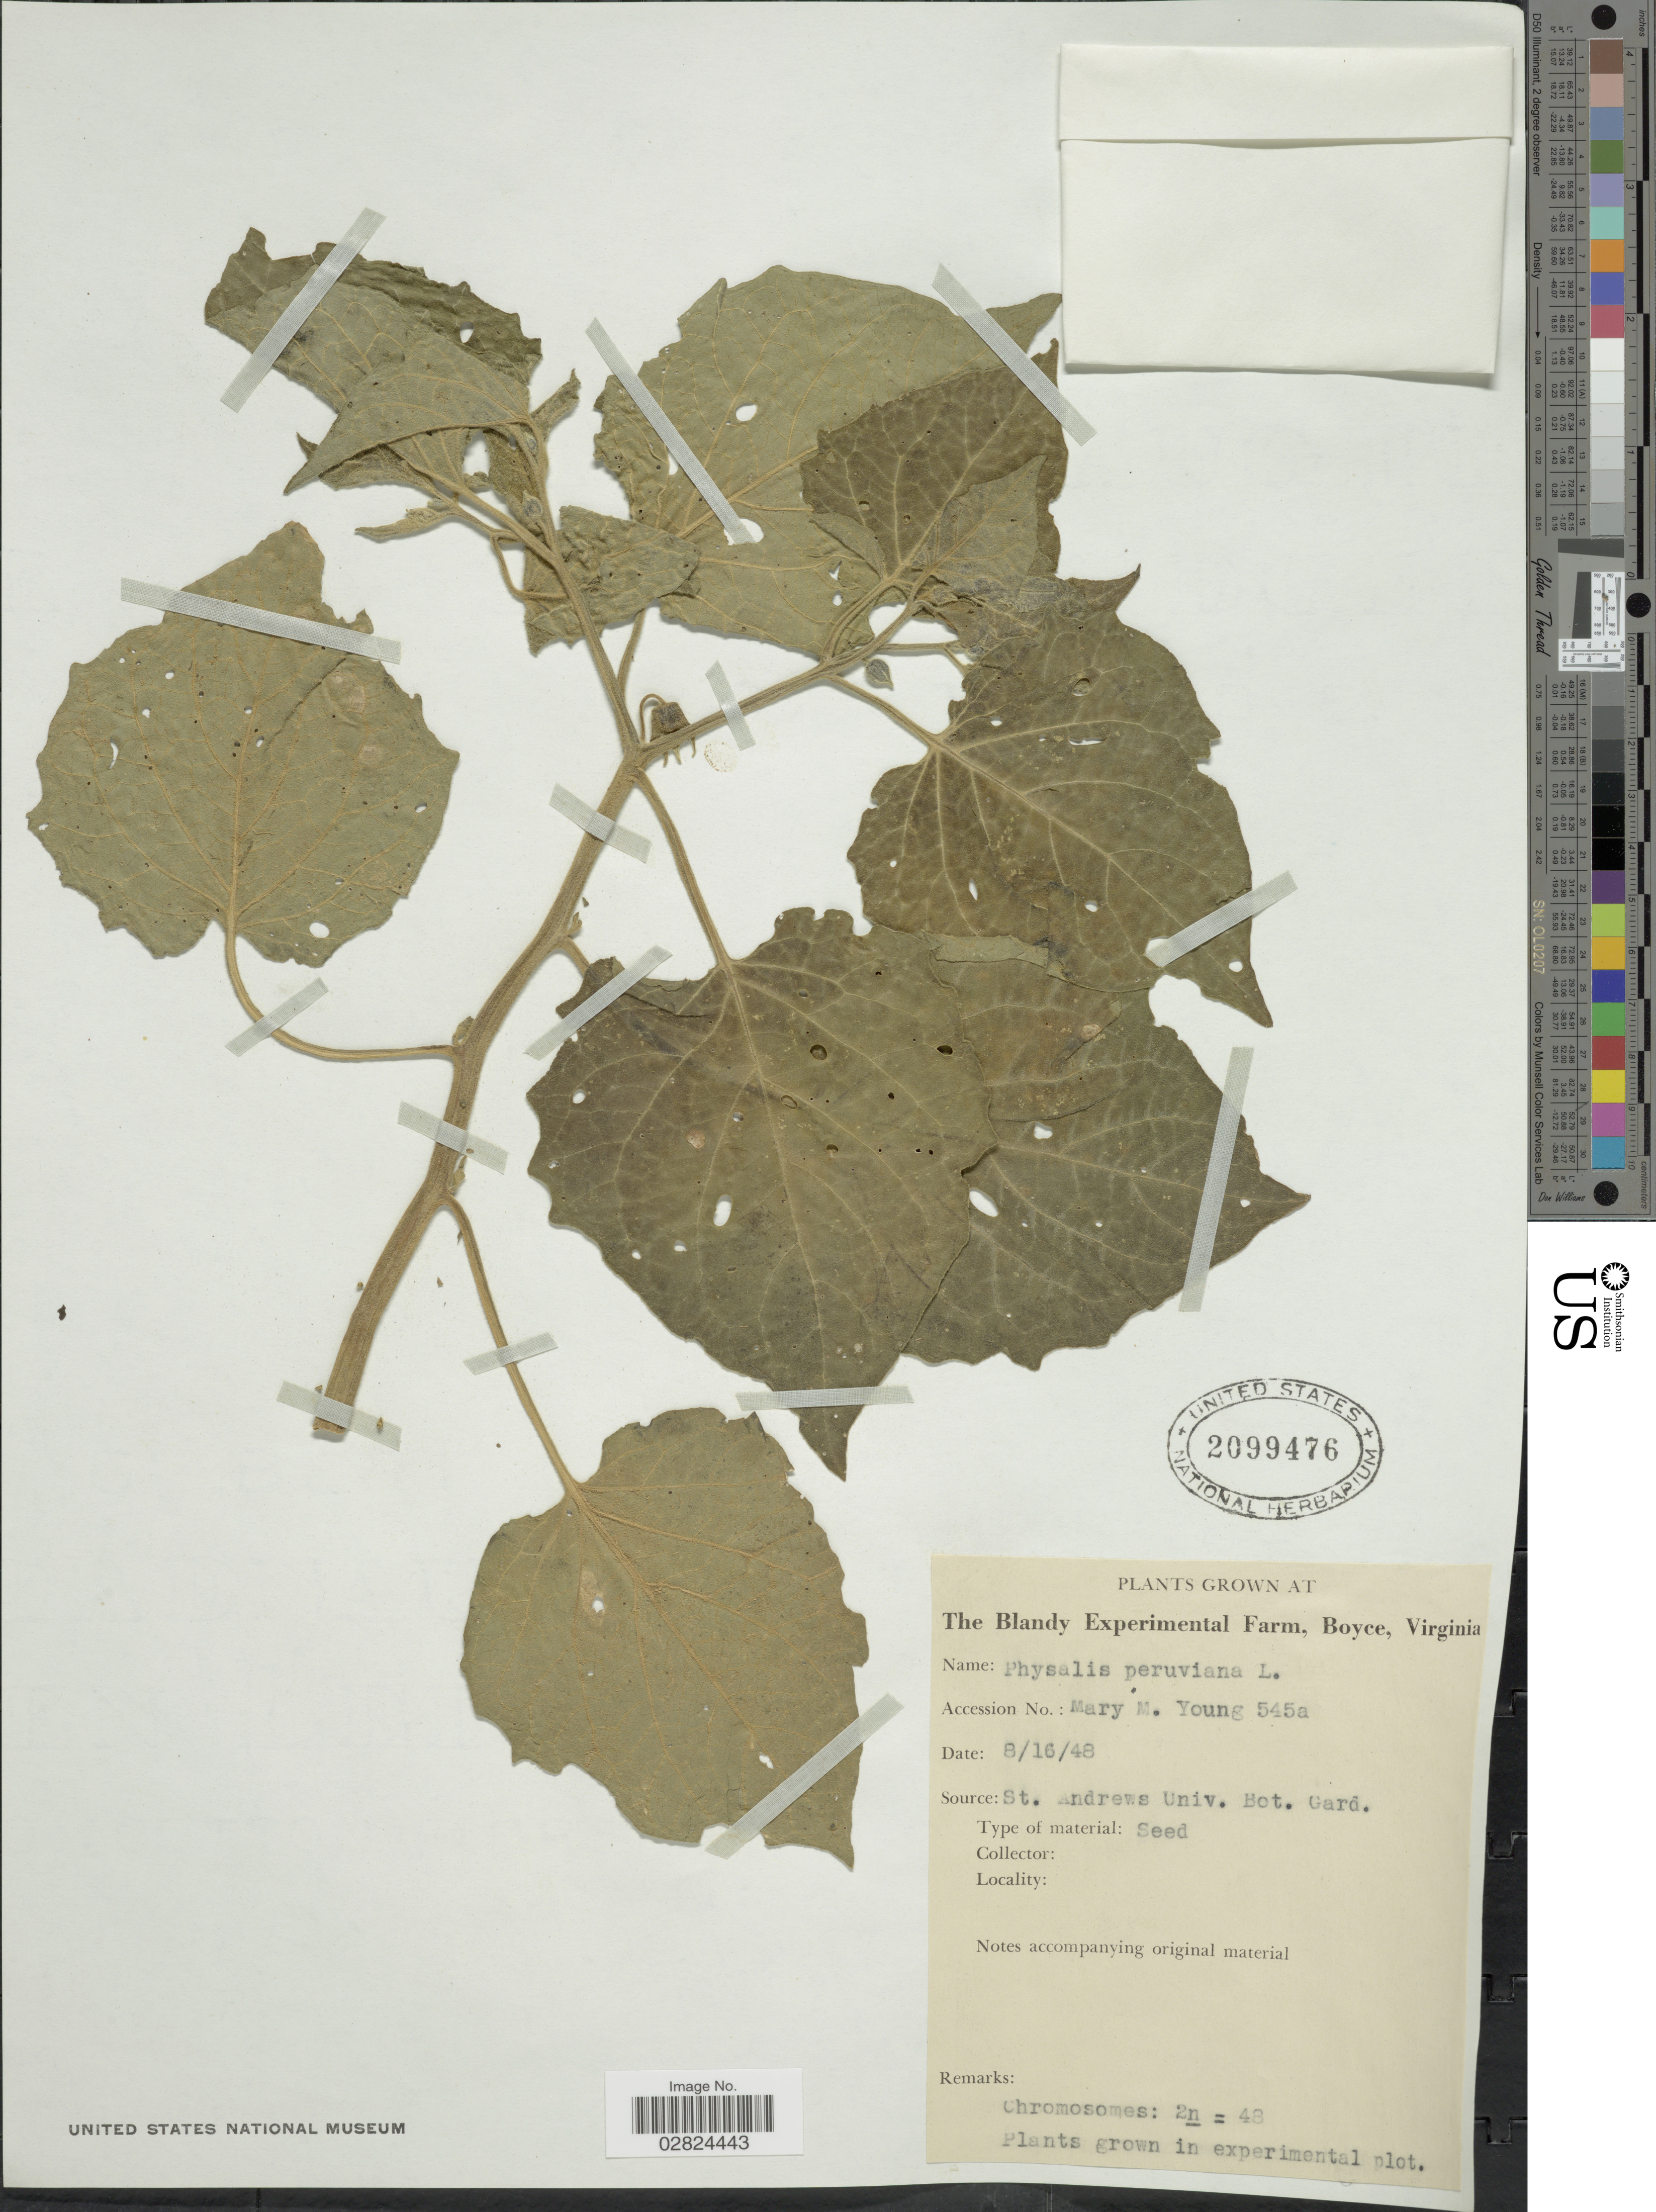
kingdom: Plantae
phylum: Tracheophyta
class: Magnoliopsida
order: Solanales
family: Solanaceae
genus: Physalis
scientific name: Physalis peruviana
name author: L.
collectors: M. Young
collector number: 545a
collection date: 1948-08-16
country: United States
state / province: Virginia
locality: The Blandy Experimental Farm, Boyce.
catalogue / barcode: US 2099476